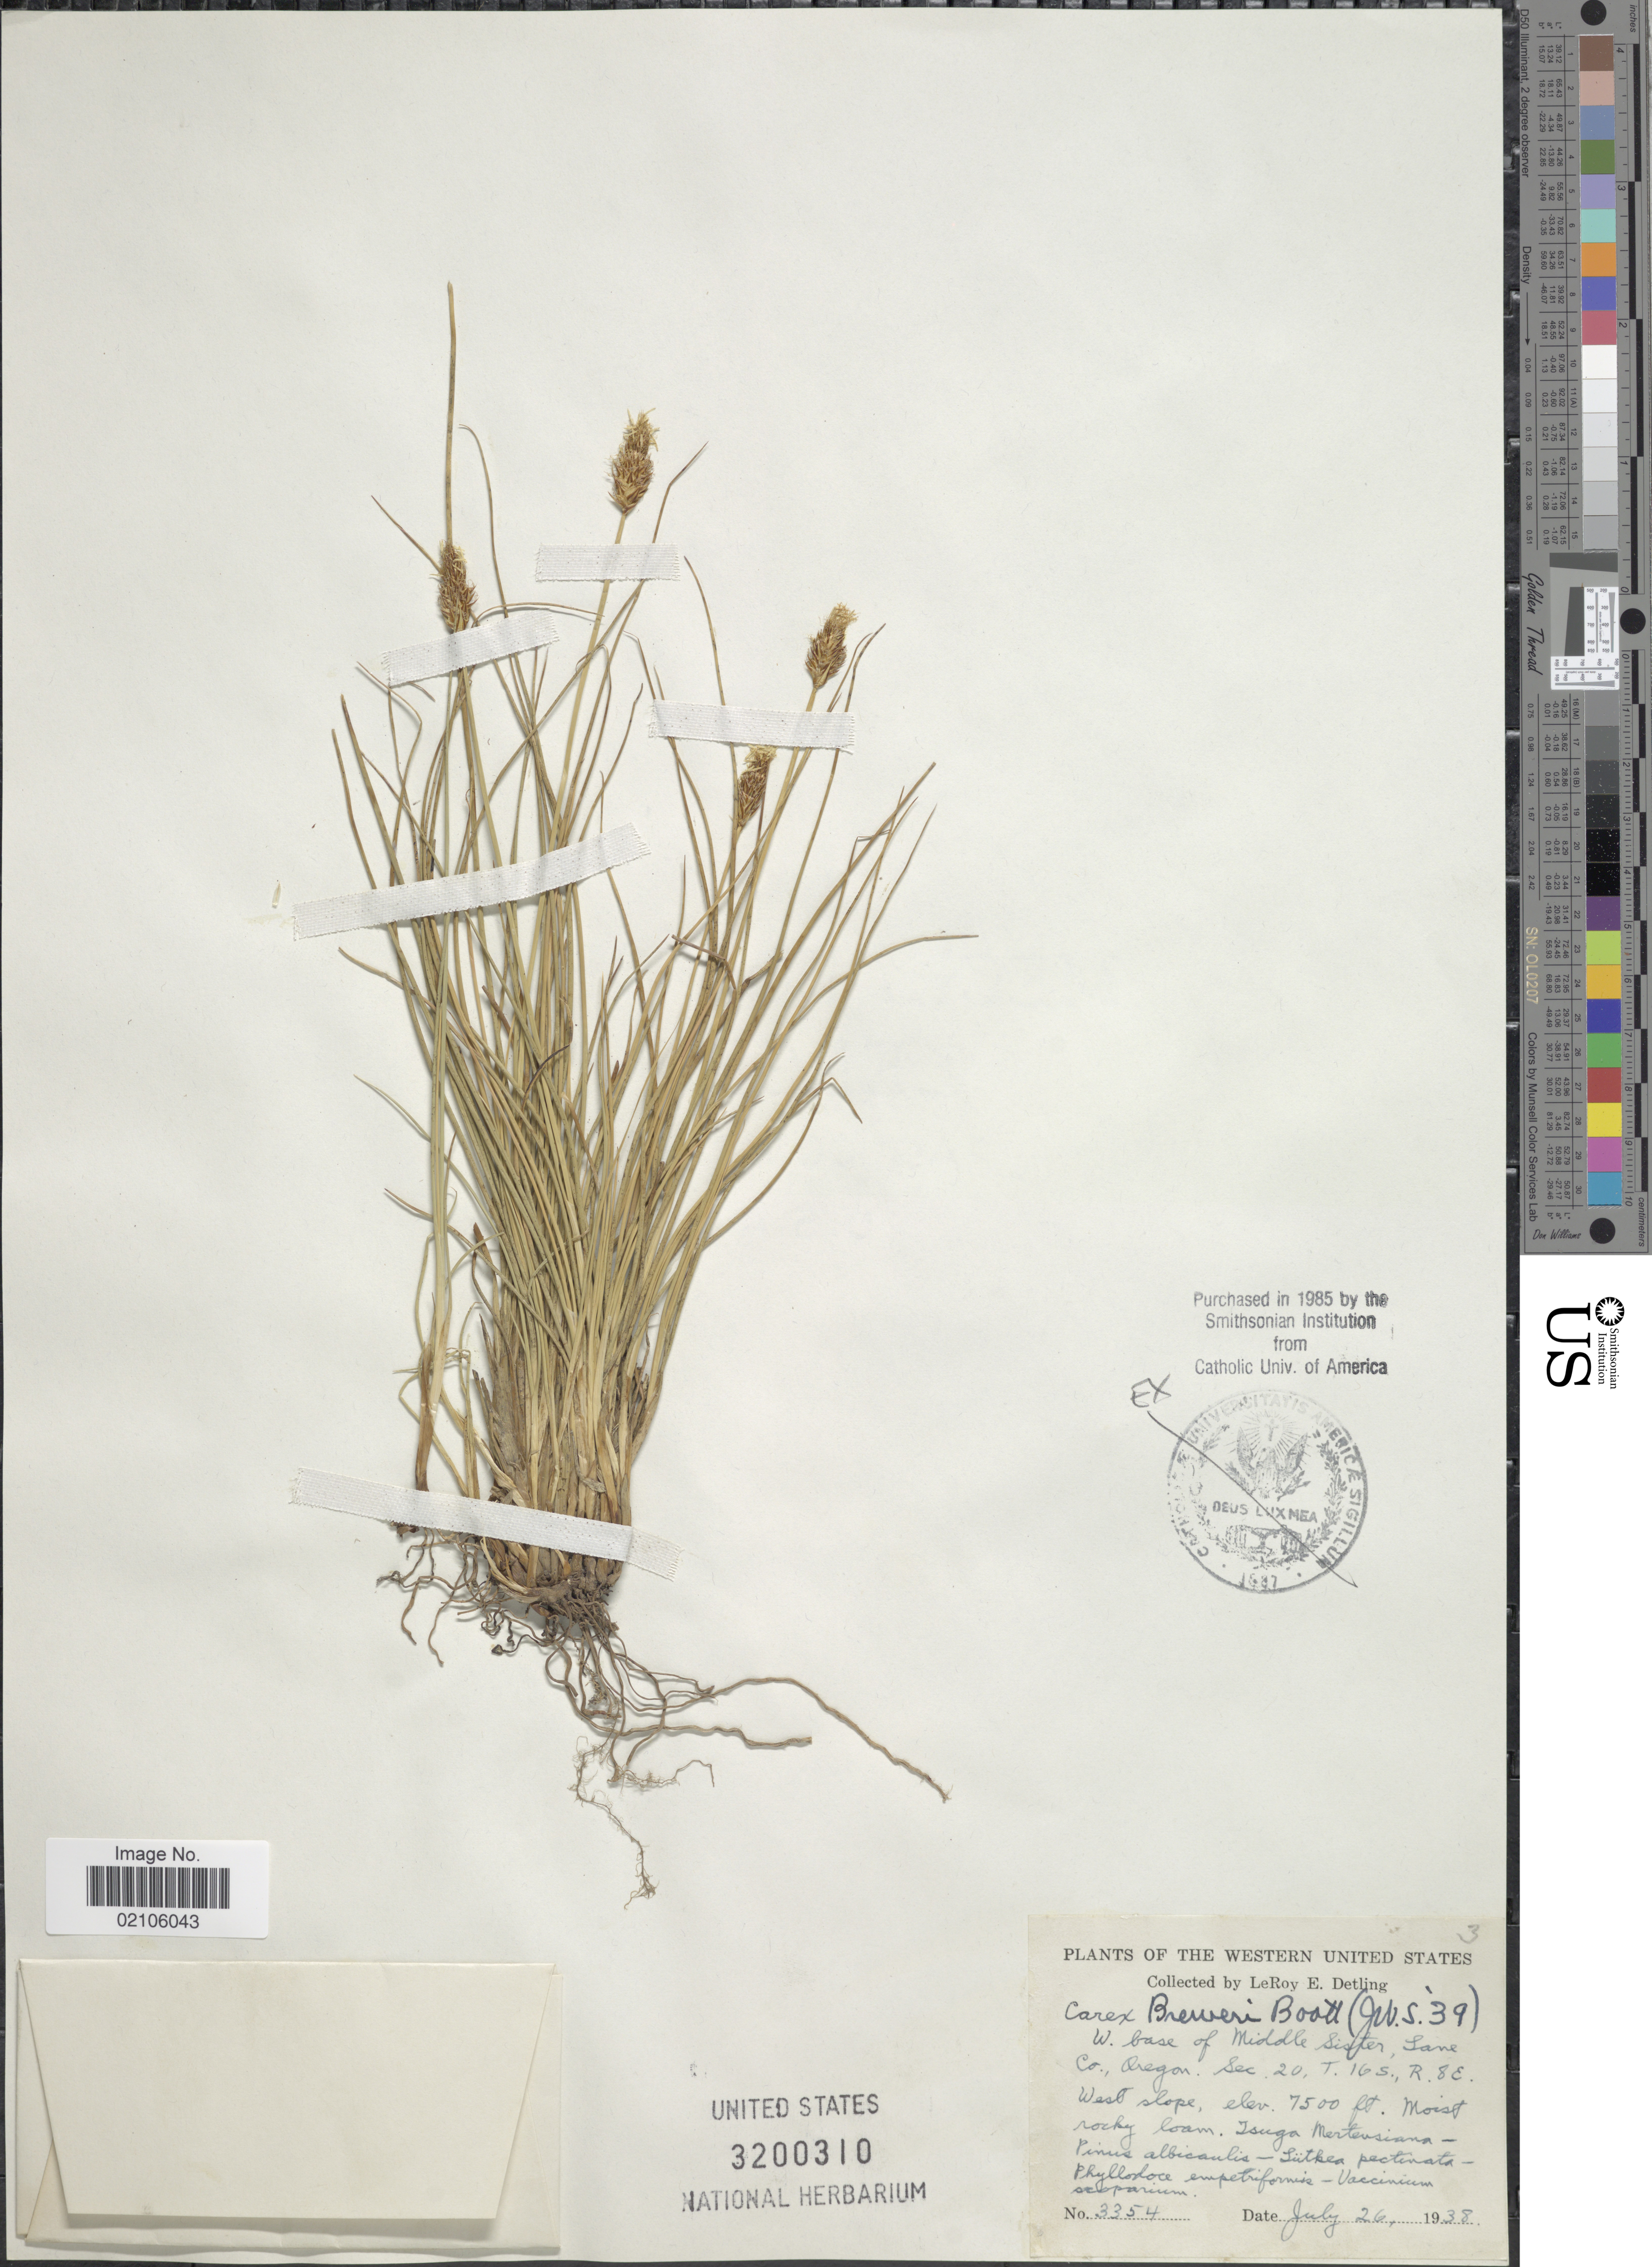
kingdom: Plantae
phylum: Tracheophyta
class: Liliopsida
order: Poales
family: Cyperaceae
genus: Carex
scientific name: Carex breweri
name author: Boott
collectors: L. E. Detling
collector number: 3354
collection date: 1938-07-26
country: United States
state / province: Oregon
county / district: Lane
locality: The Western United States, W. base of Middle Sister, Lane Co., Sec. 20, T. 16S., R 8E. West slope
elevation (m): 2286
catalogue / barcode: US 3200310